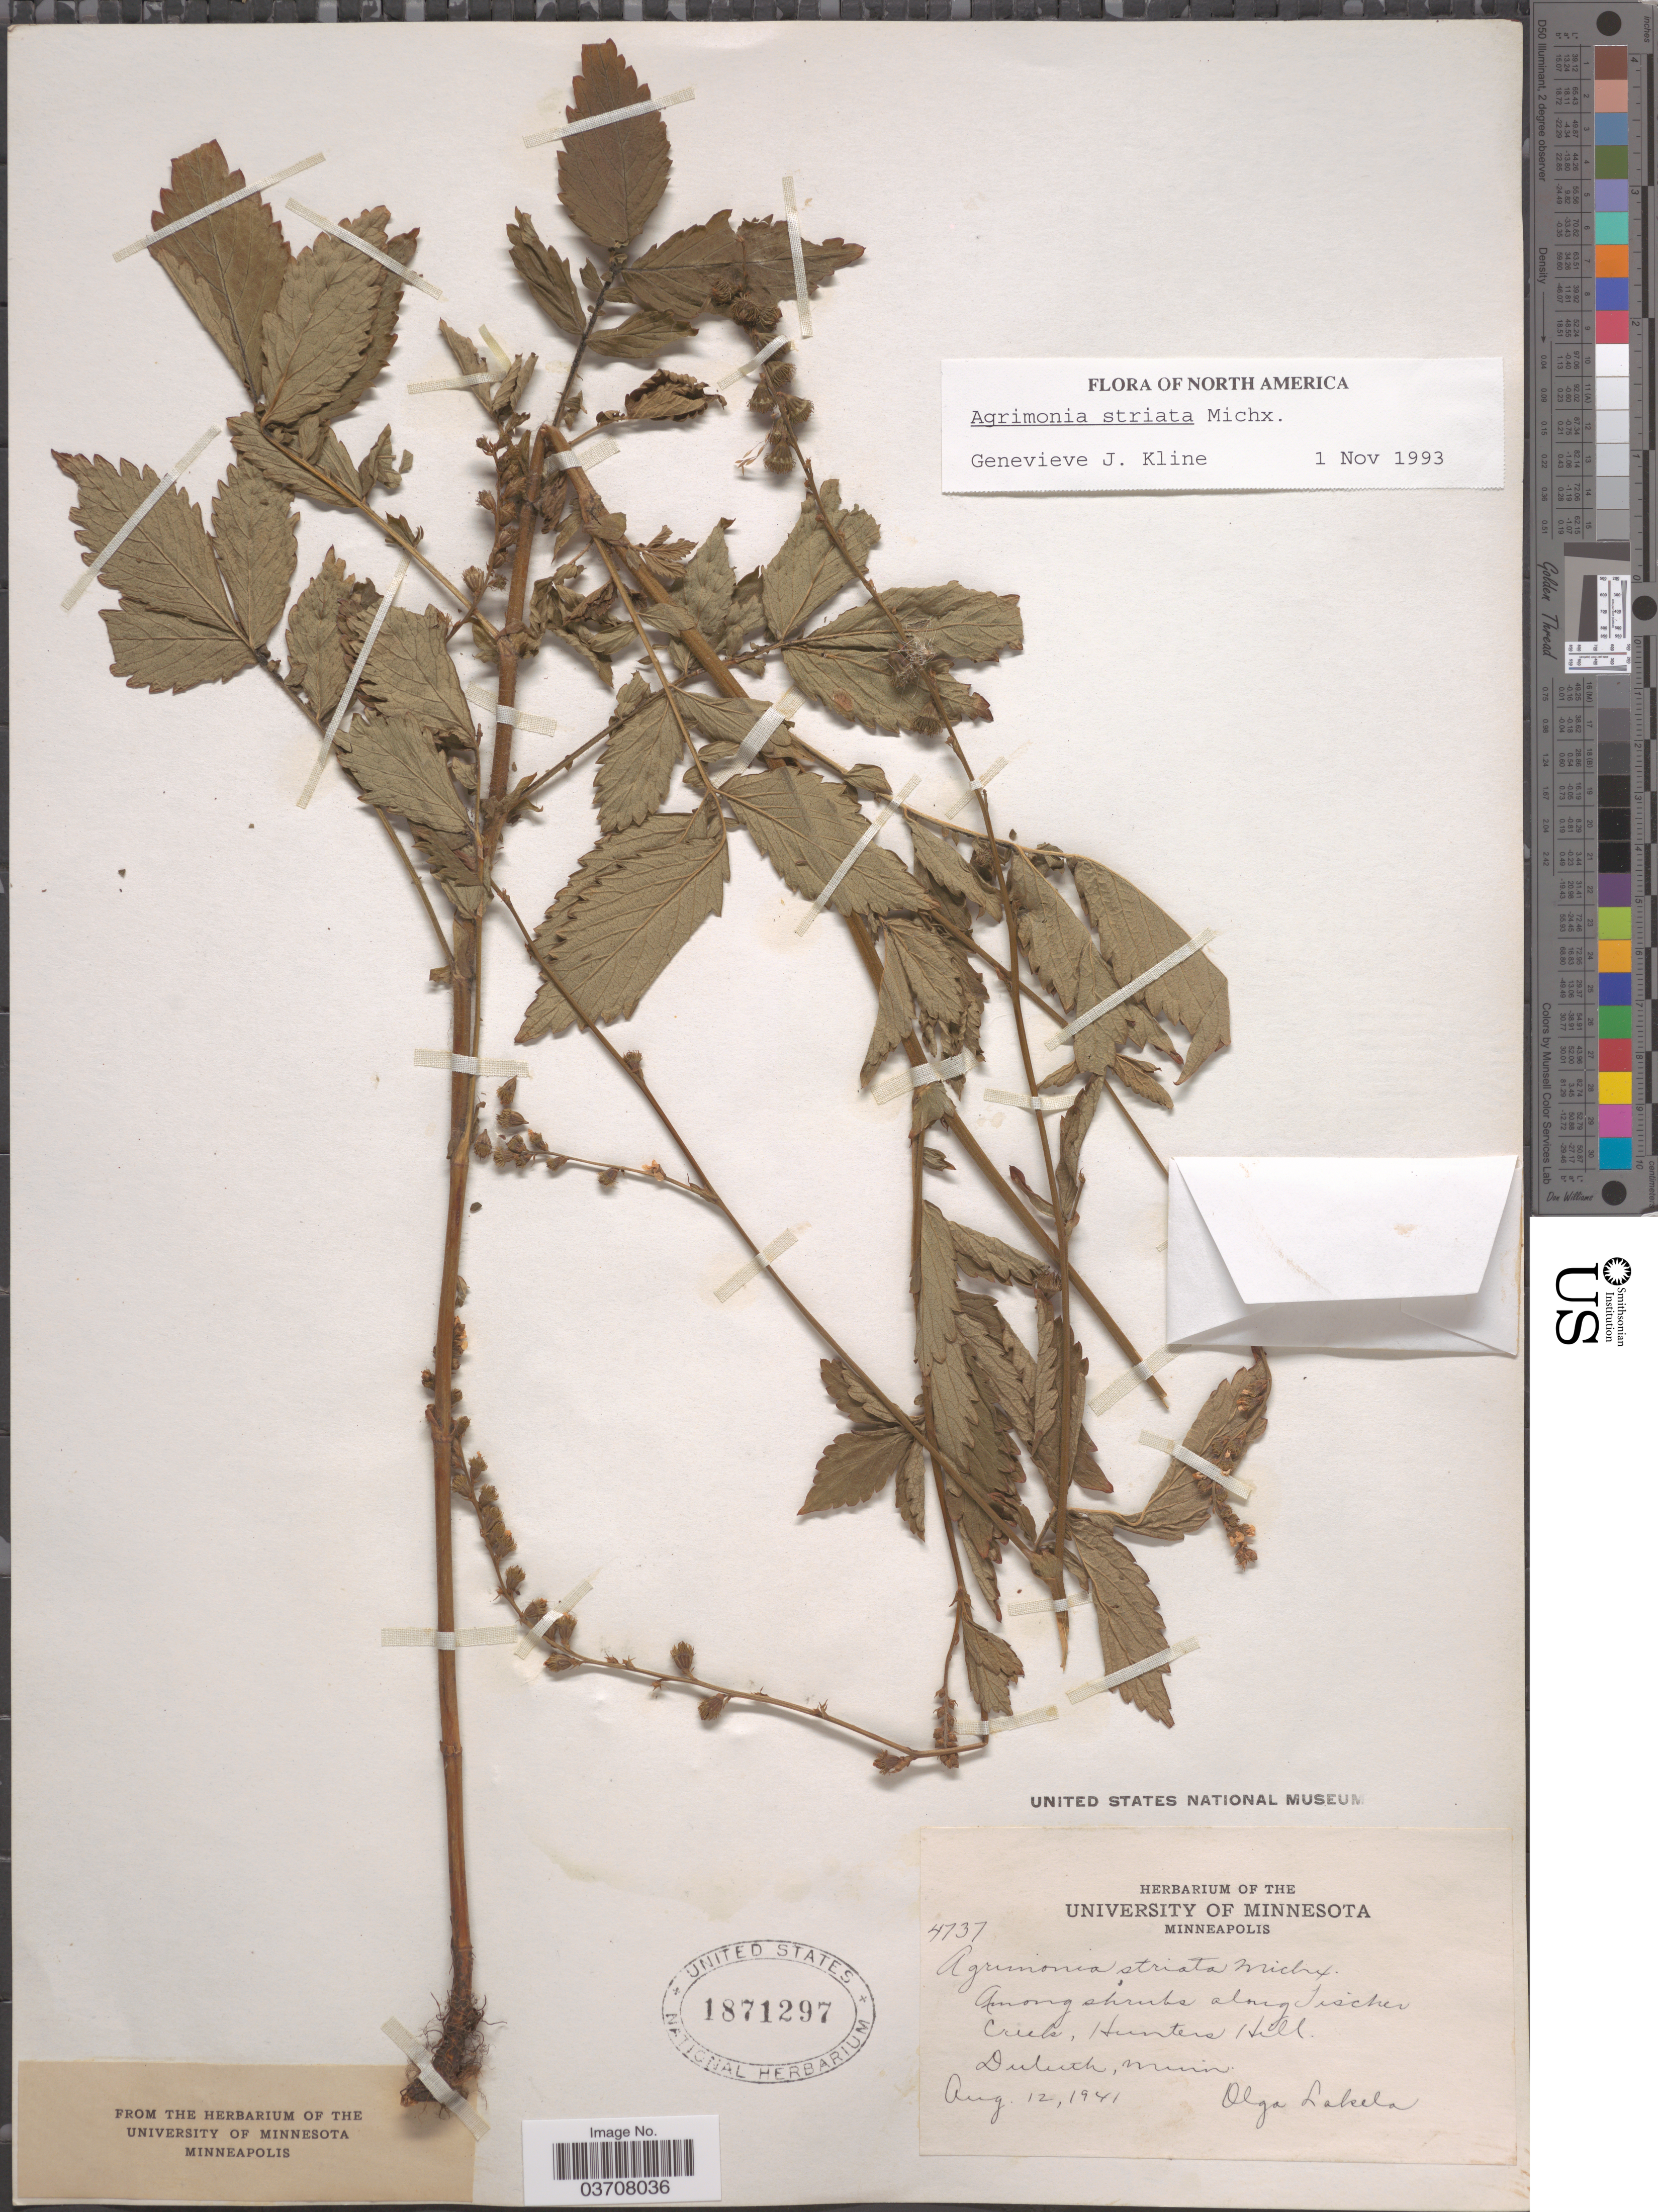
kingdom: Plantae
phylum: Tracheophyta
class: Magnoliopsida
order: Rosales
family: Rosaceae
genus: Agrimonia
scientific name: Agrimonia striata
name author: Michx.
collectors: O. K. Lakela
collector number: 4737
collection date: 1941-08-12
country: United States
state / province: Minnesota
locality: Along Tischer Creek, Hunters Hill. Duluth.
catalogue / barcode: US 1871297